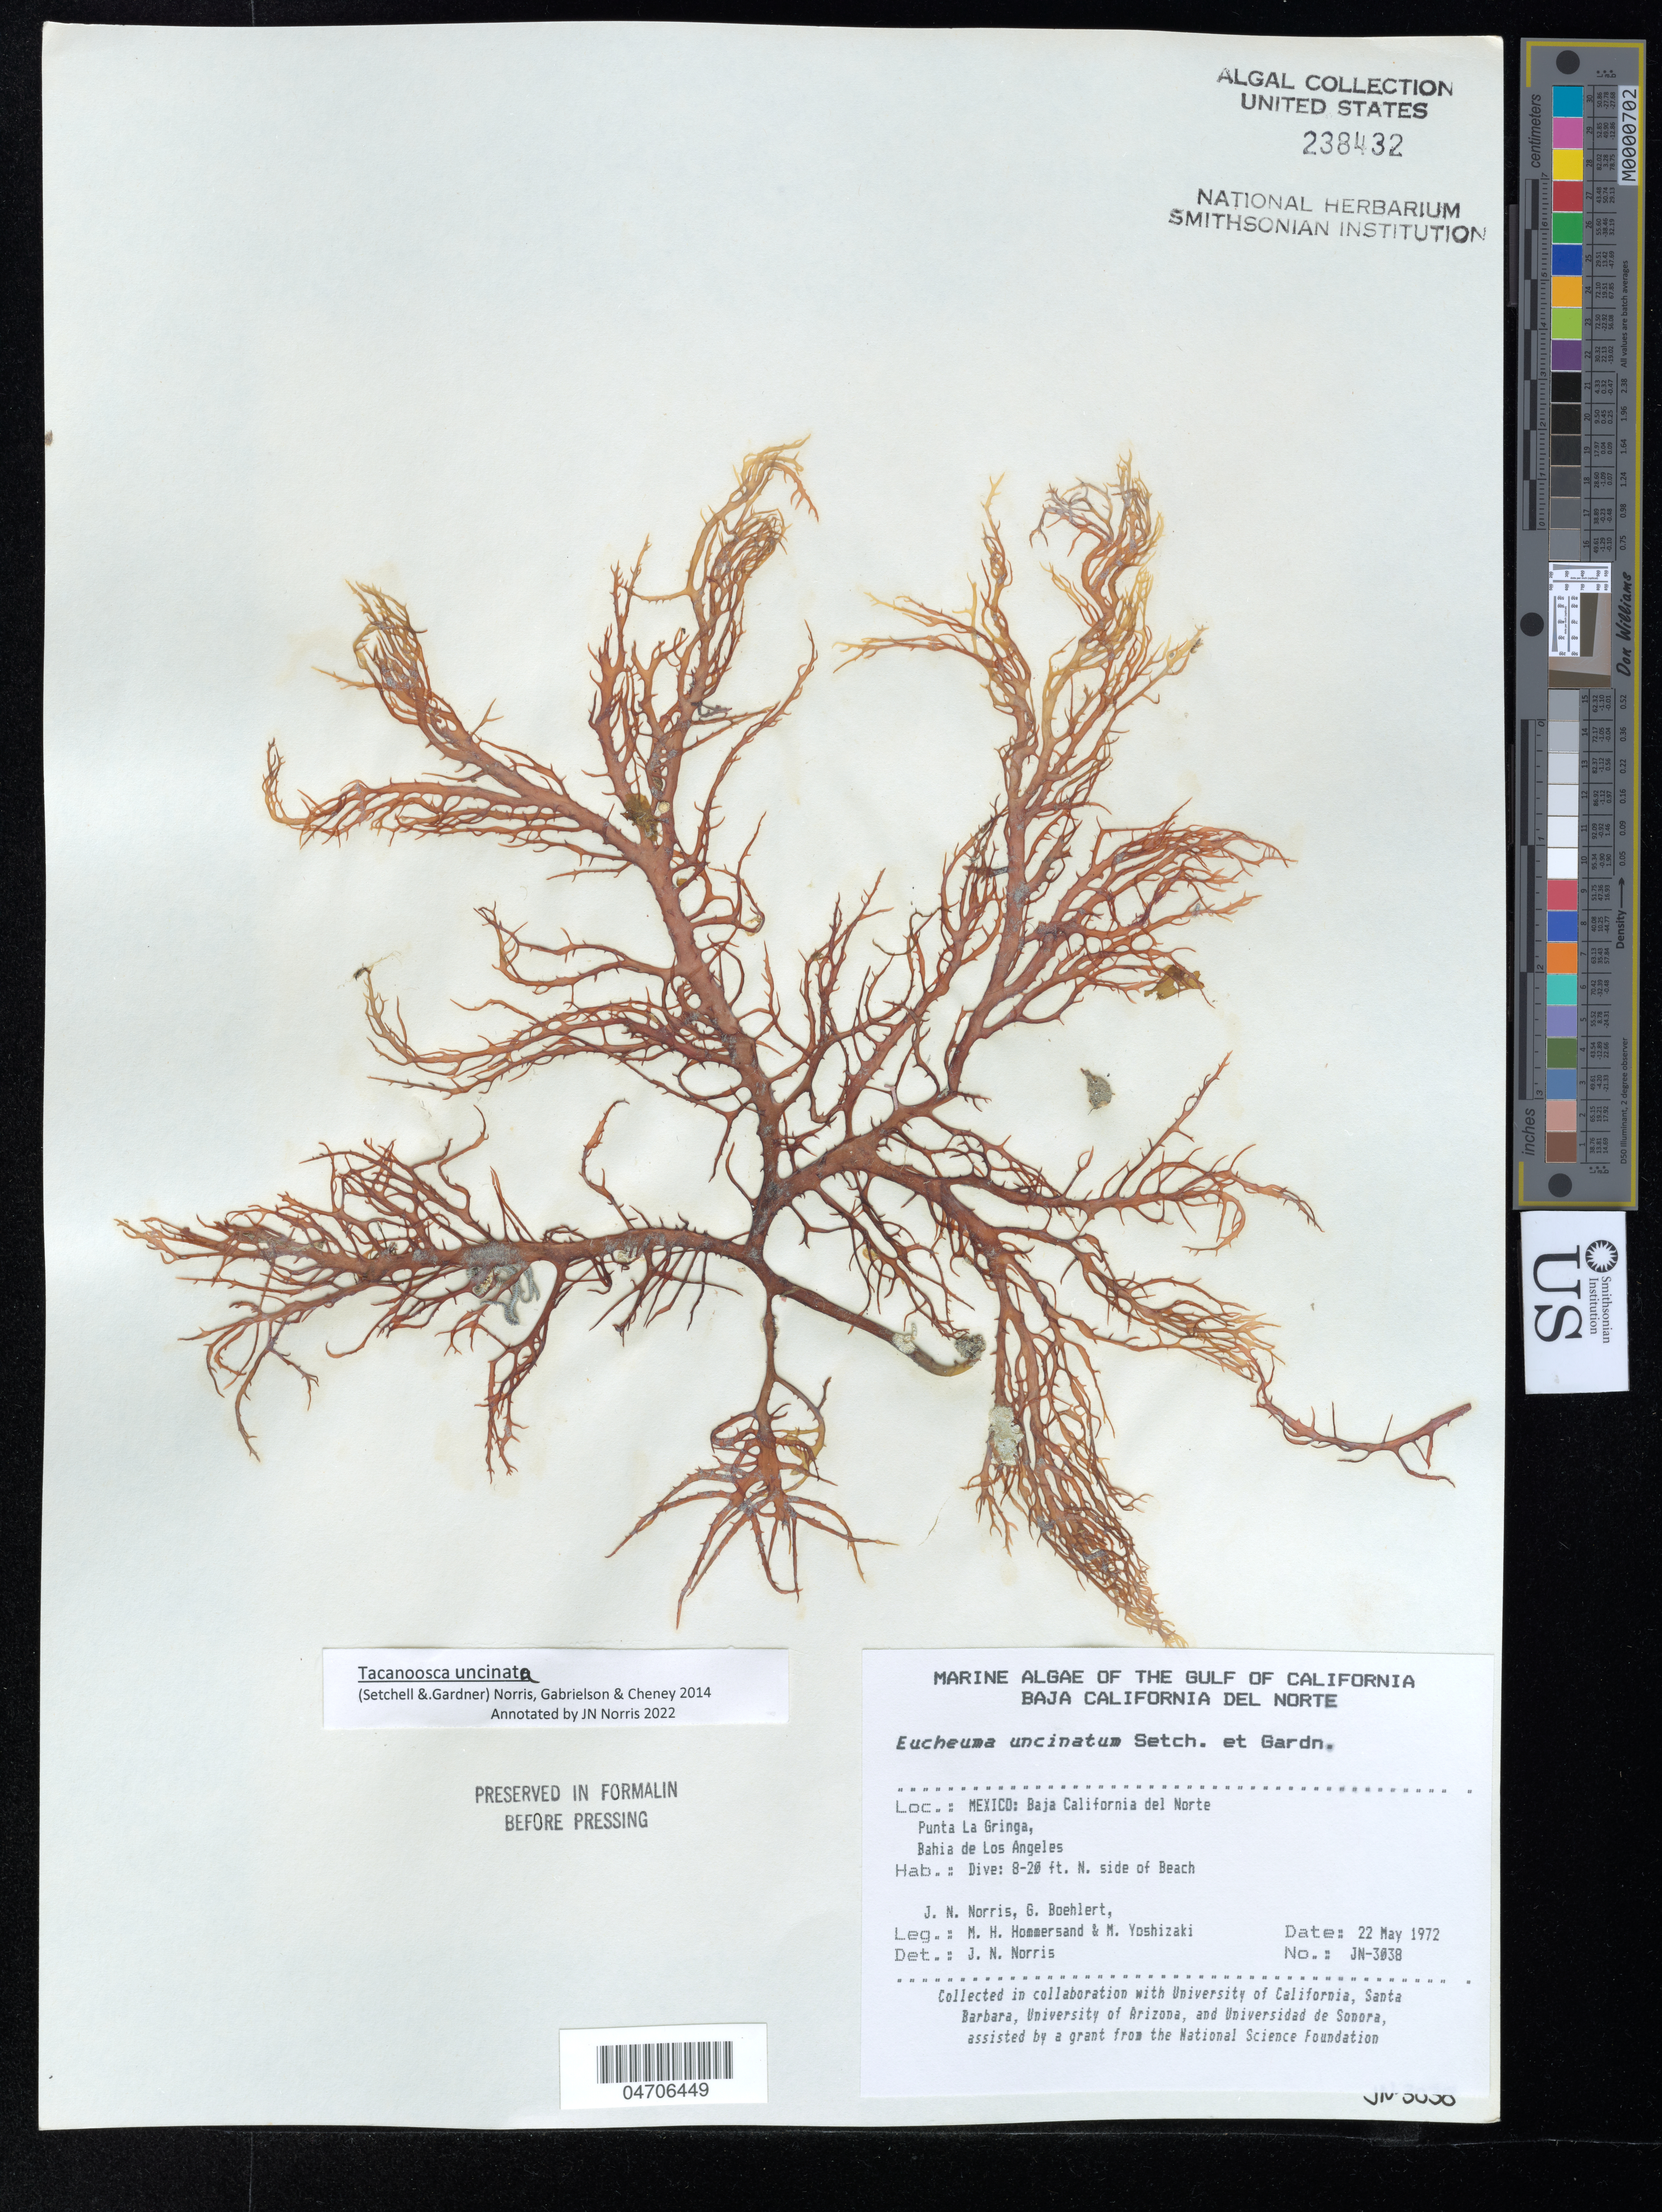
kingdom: Plantae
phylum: Rhodophyta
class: Florideophyceae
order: Gigartinales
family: Solieriaceae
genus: Tacanoosca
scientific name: Tacanoosca uncinata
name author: (Setchell & N.L. Gardner) J.N. Norris et al.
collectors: J. Norris, G. Boehlert, M. H. Hommersand & M. Yoshizaki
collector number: JN-3038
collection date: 1972-05-22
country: Mexico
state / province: Baja California Norte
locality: The Gulf of California. Punta La Gringa, Bahia de Los Angeles. N. side of Beach.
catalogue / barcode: US 238432